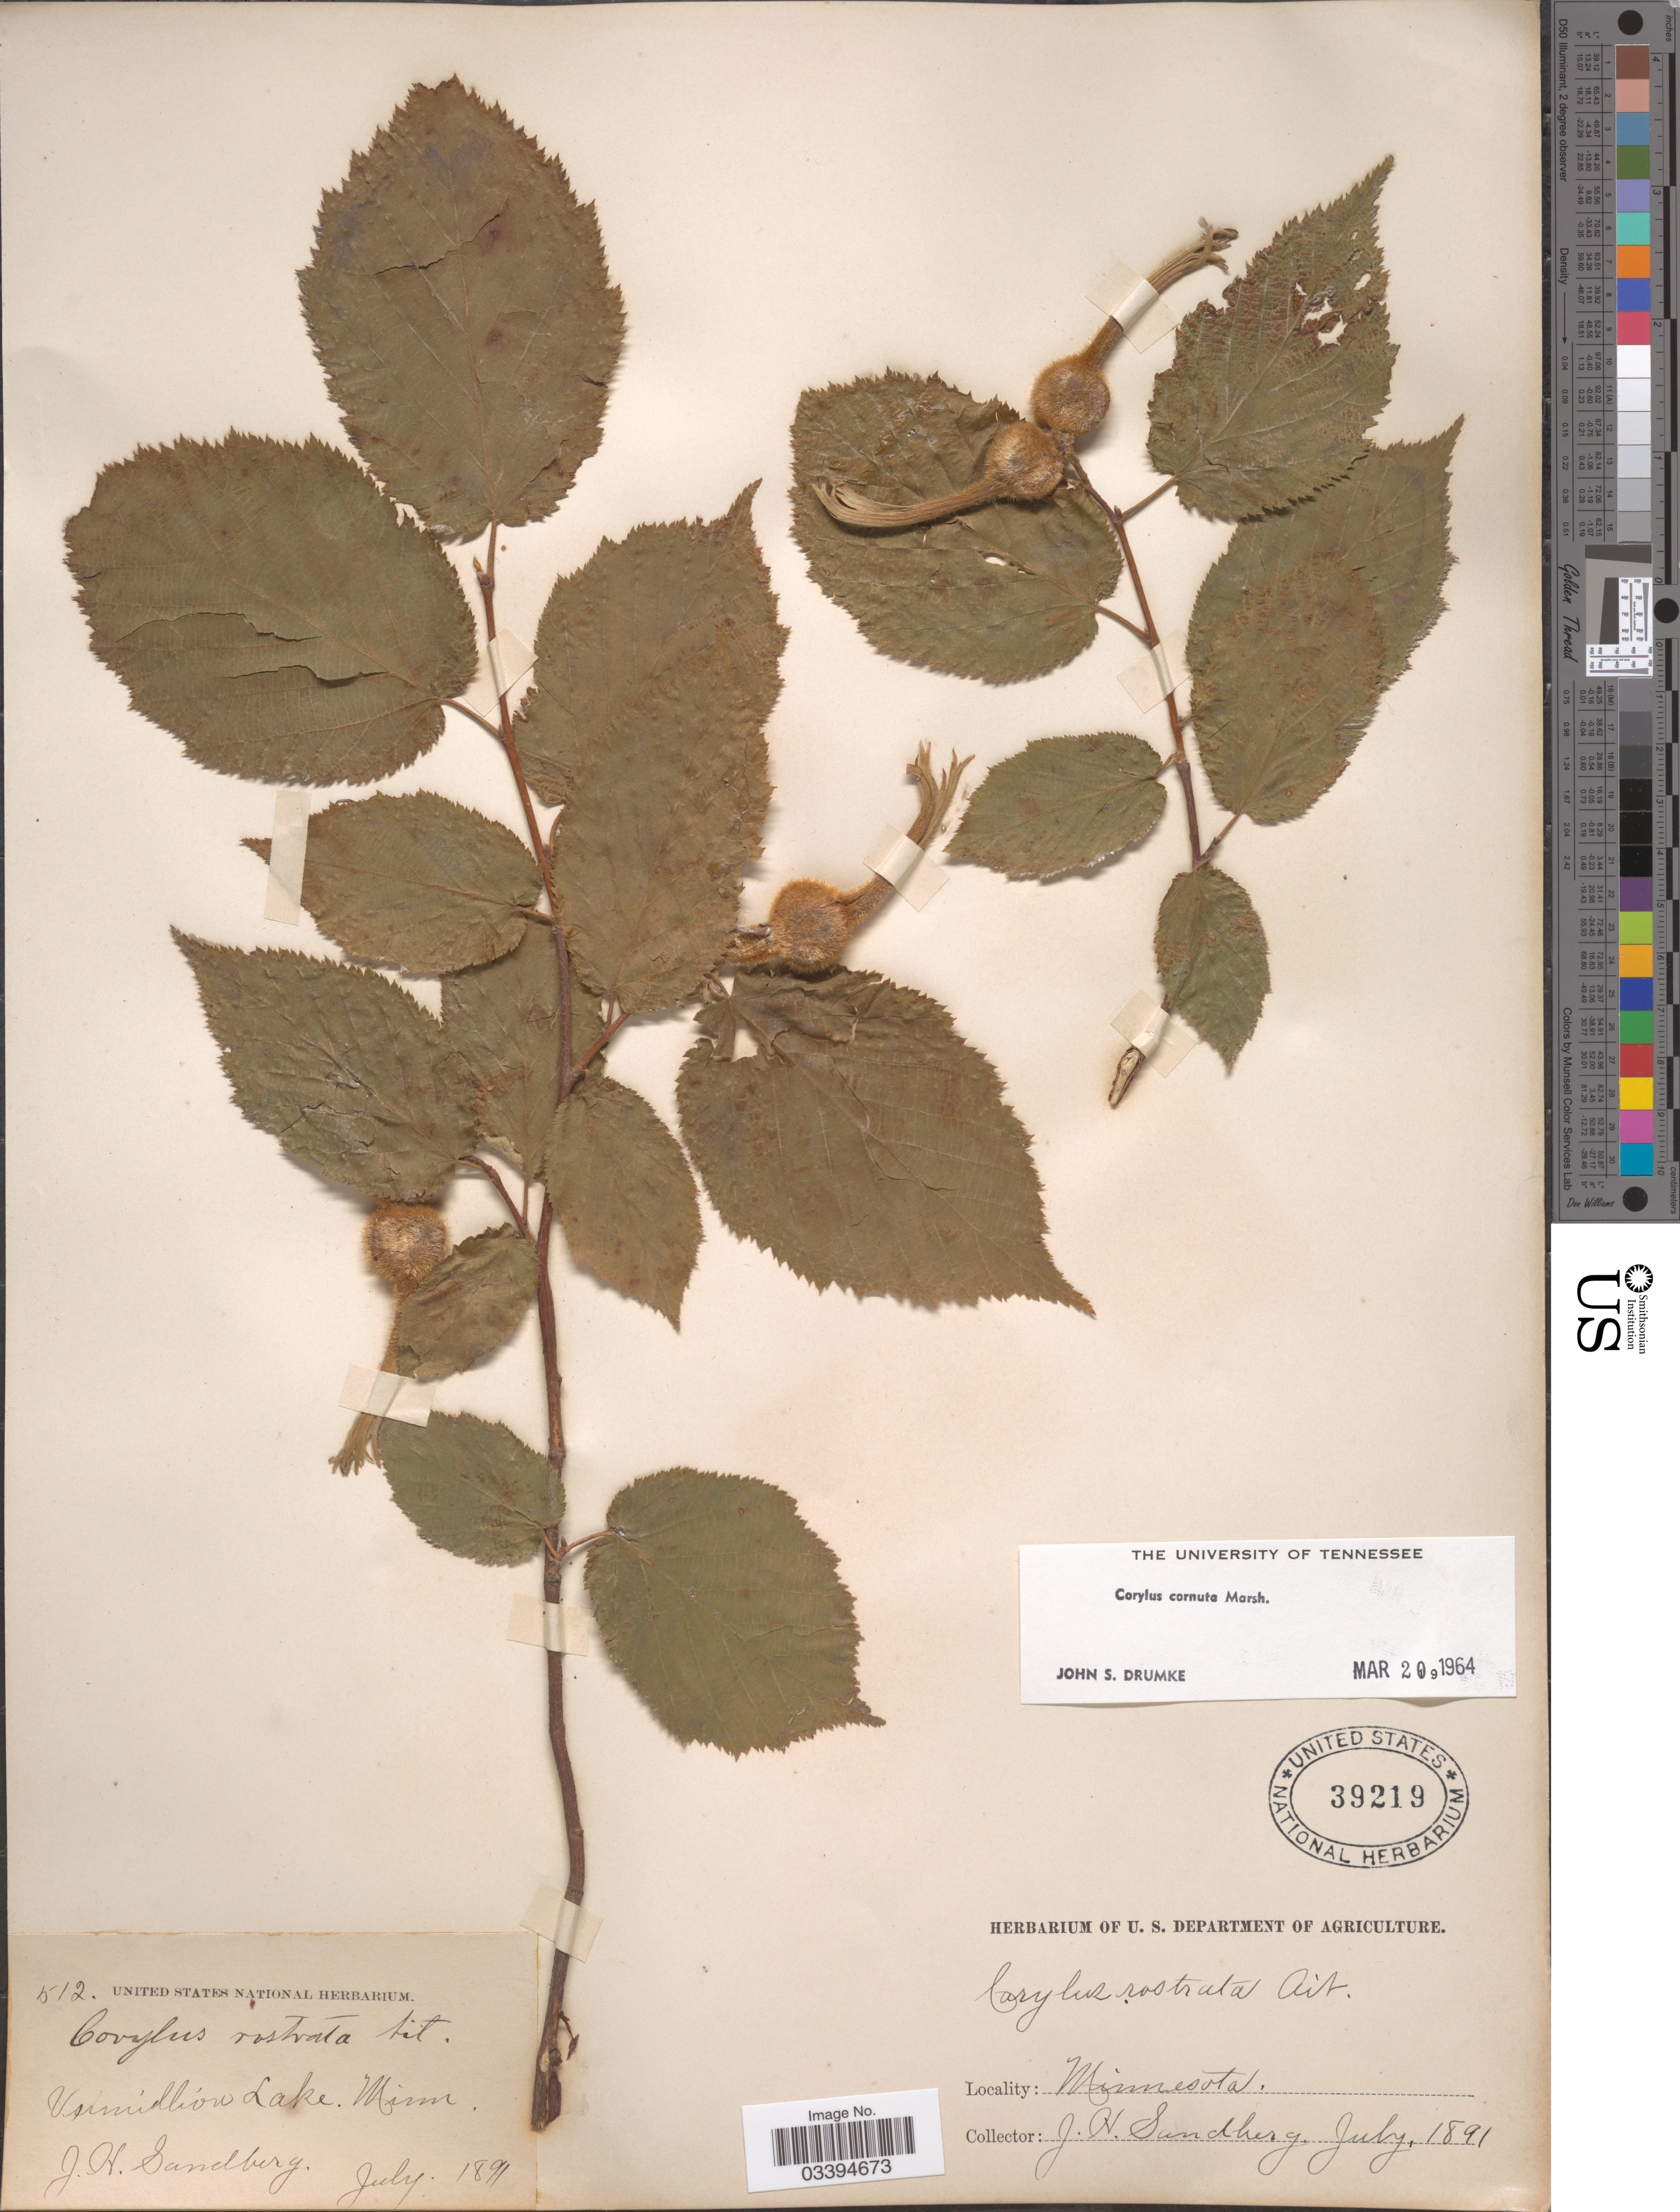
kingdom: Plantae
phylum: Tracheophyta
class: Magnoliopsida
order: Fagales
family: Betulaceae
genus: Corylus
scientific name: Corylus cornuta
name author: Marshall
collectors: J. H. Sandberg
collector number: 512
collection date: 1891-07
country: United States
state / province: Minnesota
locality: Vermillion Lake.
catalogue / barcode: US 39219